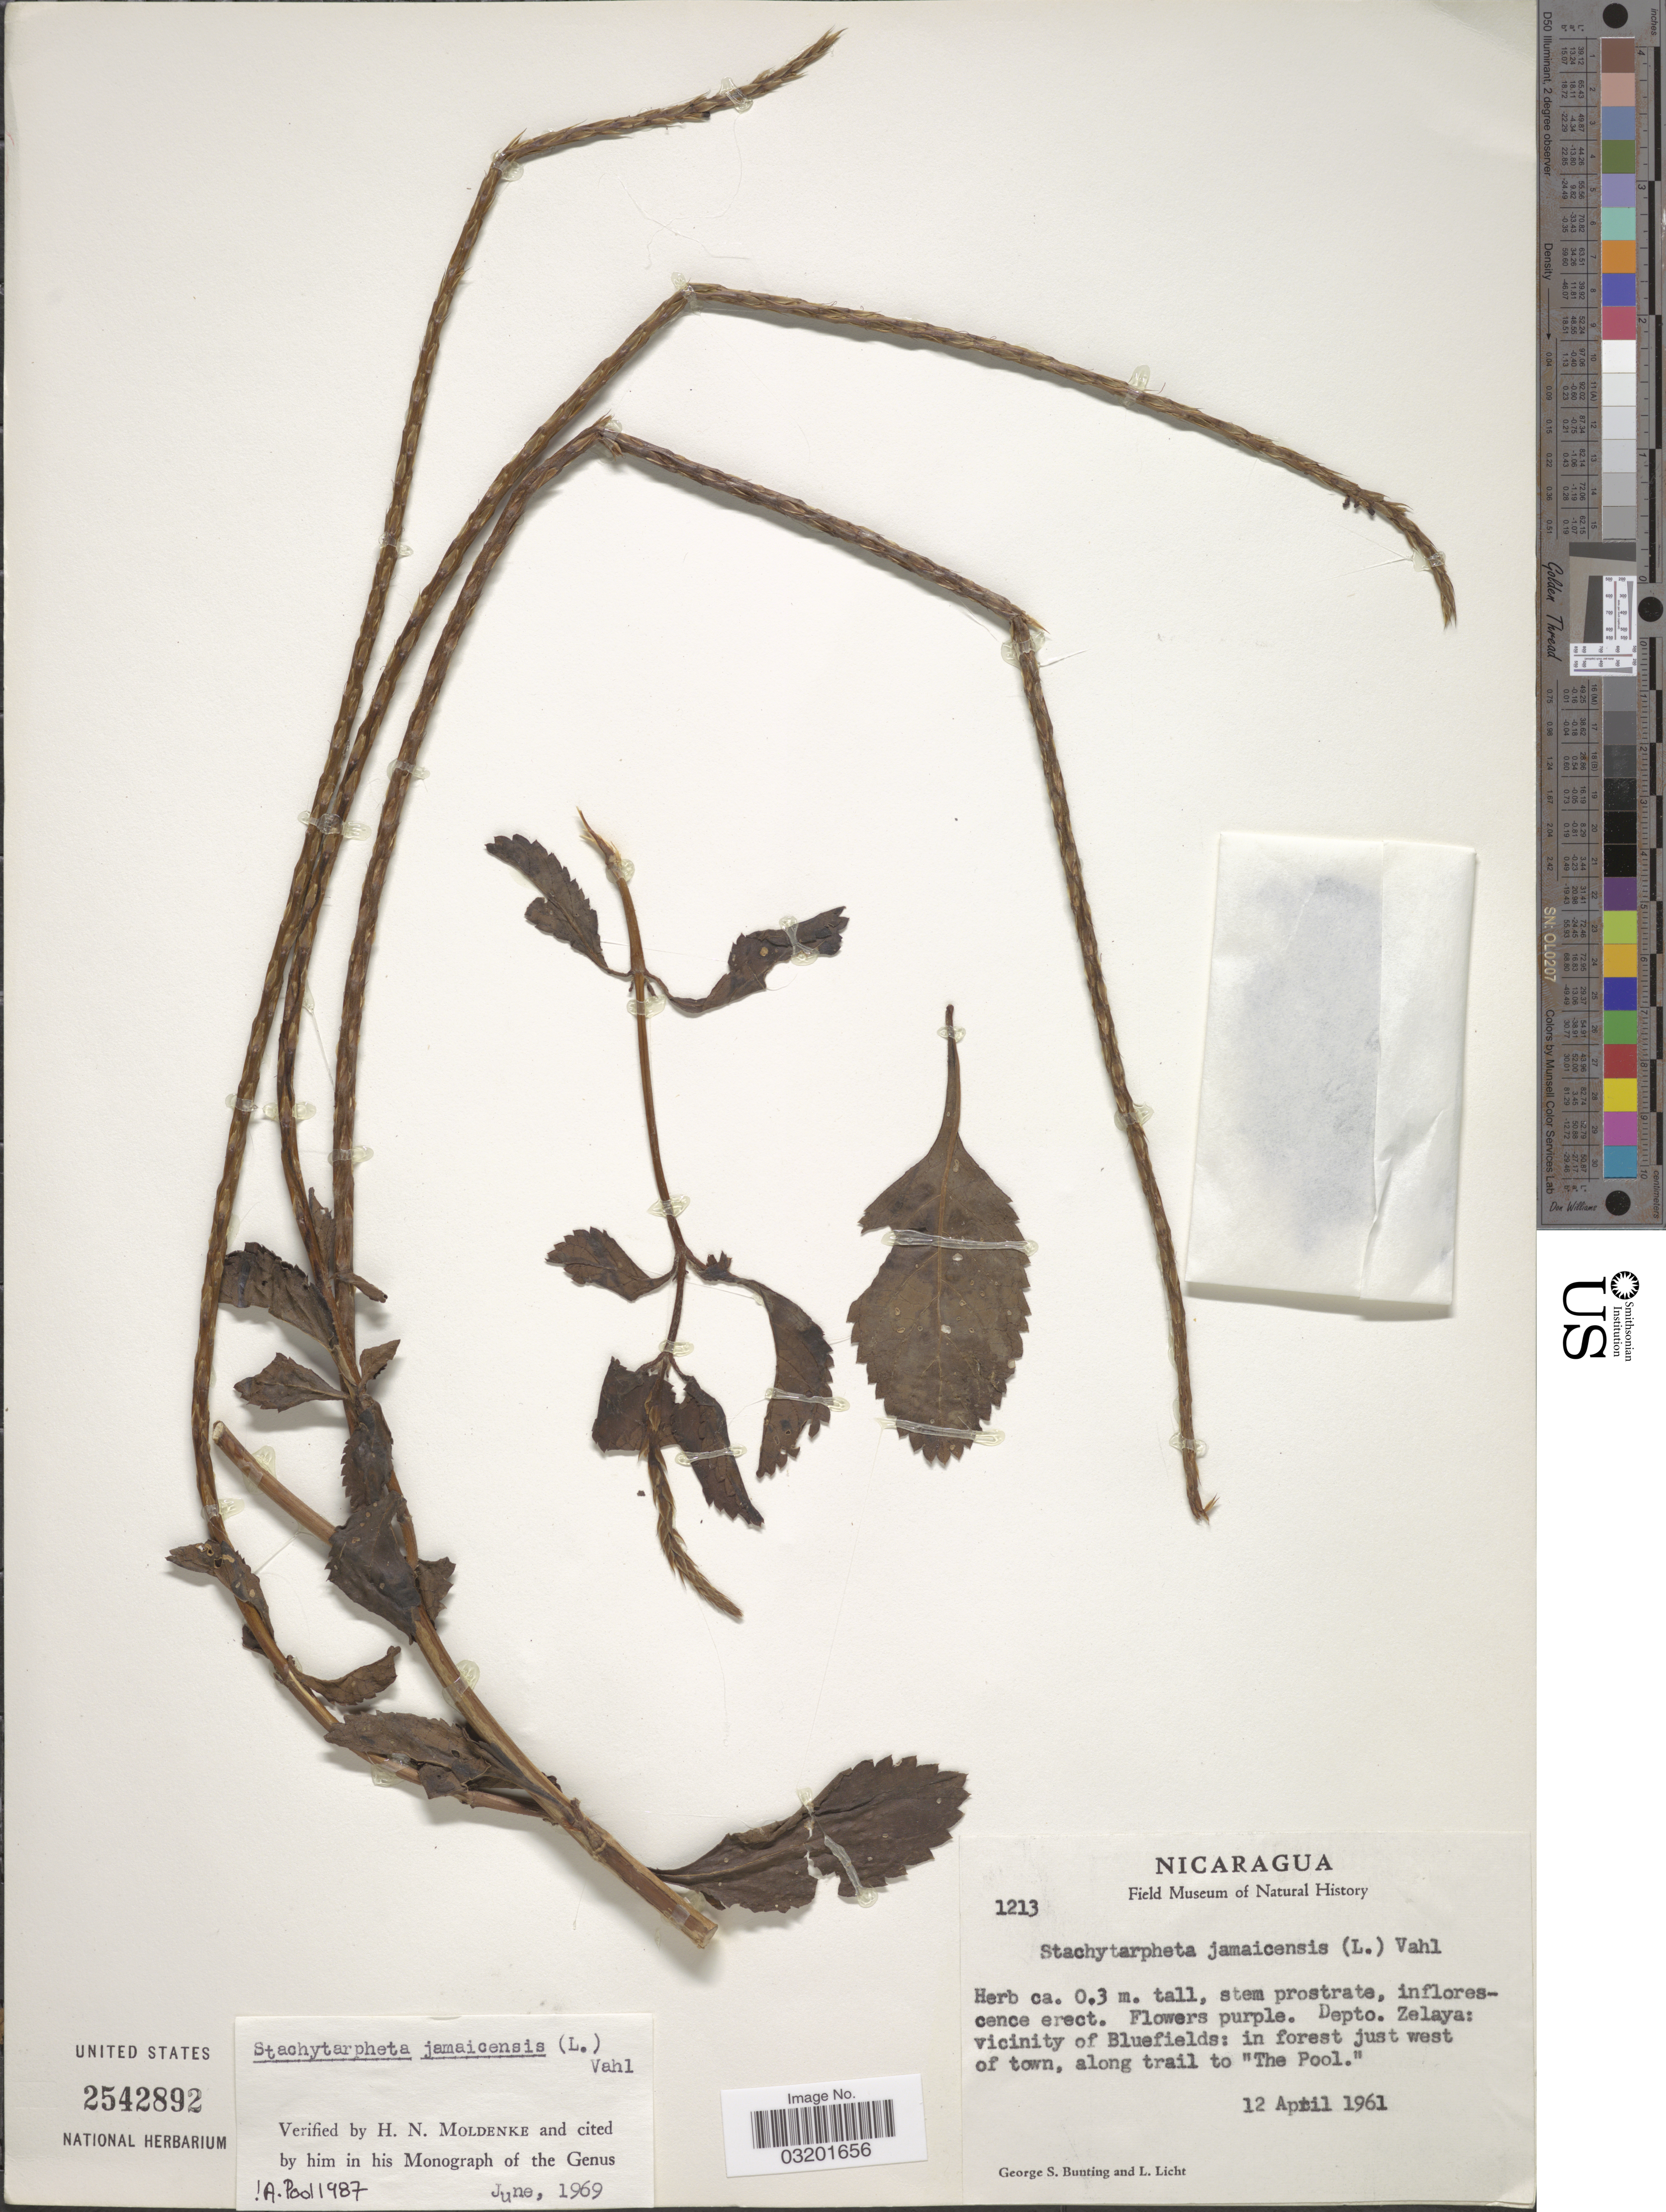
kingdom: Plantae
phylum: Tracheophyta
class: Magnoliopsida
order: Lamiales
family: Verbenaceae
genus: Stachytarpheta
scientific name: Stachytarpheta jamaicensis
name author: (L.) Vahl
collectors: G. S. Bunting & L. Licht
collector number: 1213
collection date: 1961-04-12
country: Nicaragua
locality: Depto. Zelaya: vicinity of Bluefields: in forest just west of town, along trail to "The Pool."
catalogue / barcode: US 2542892